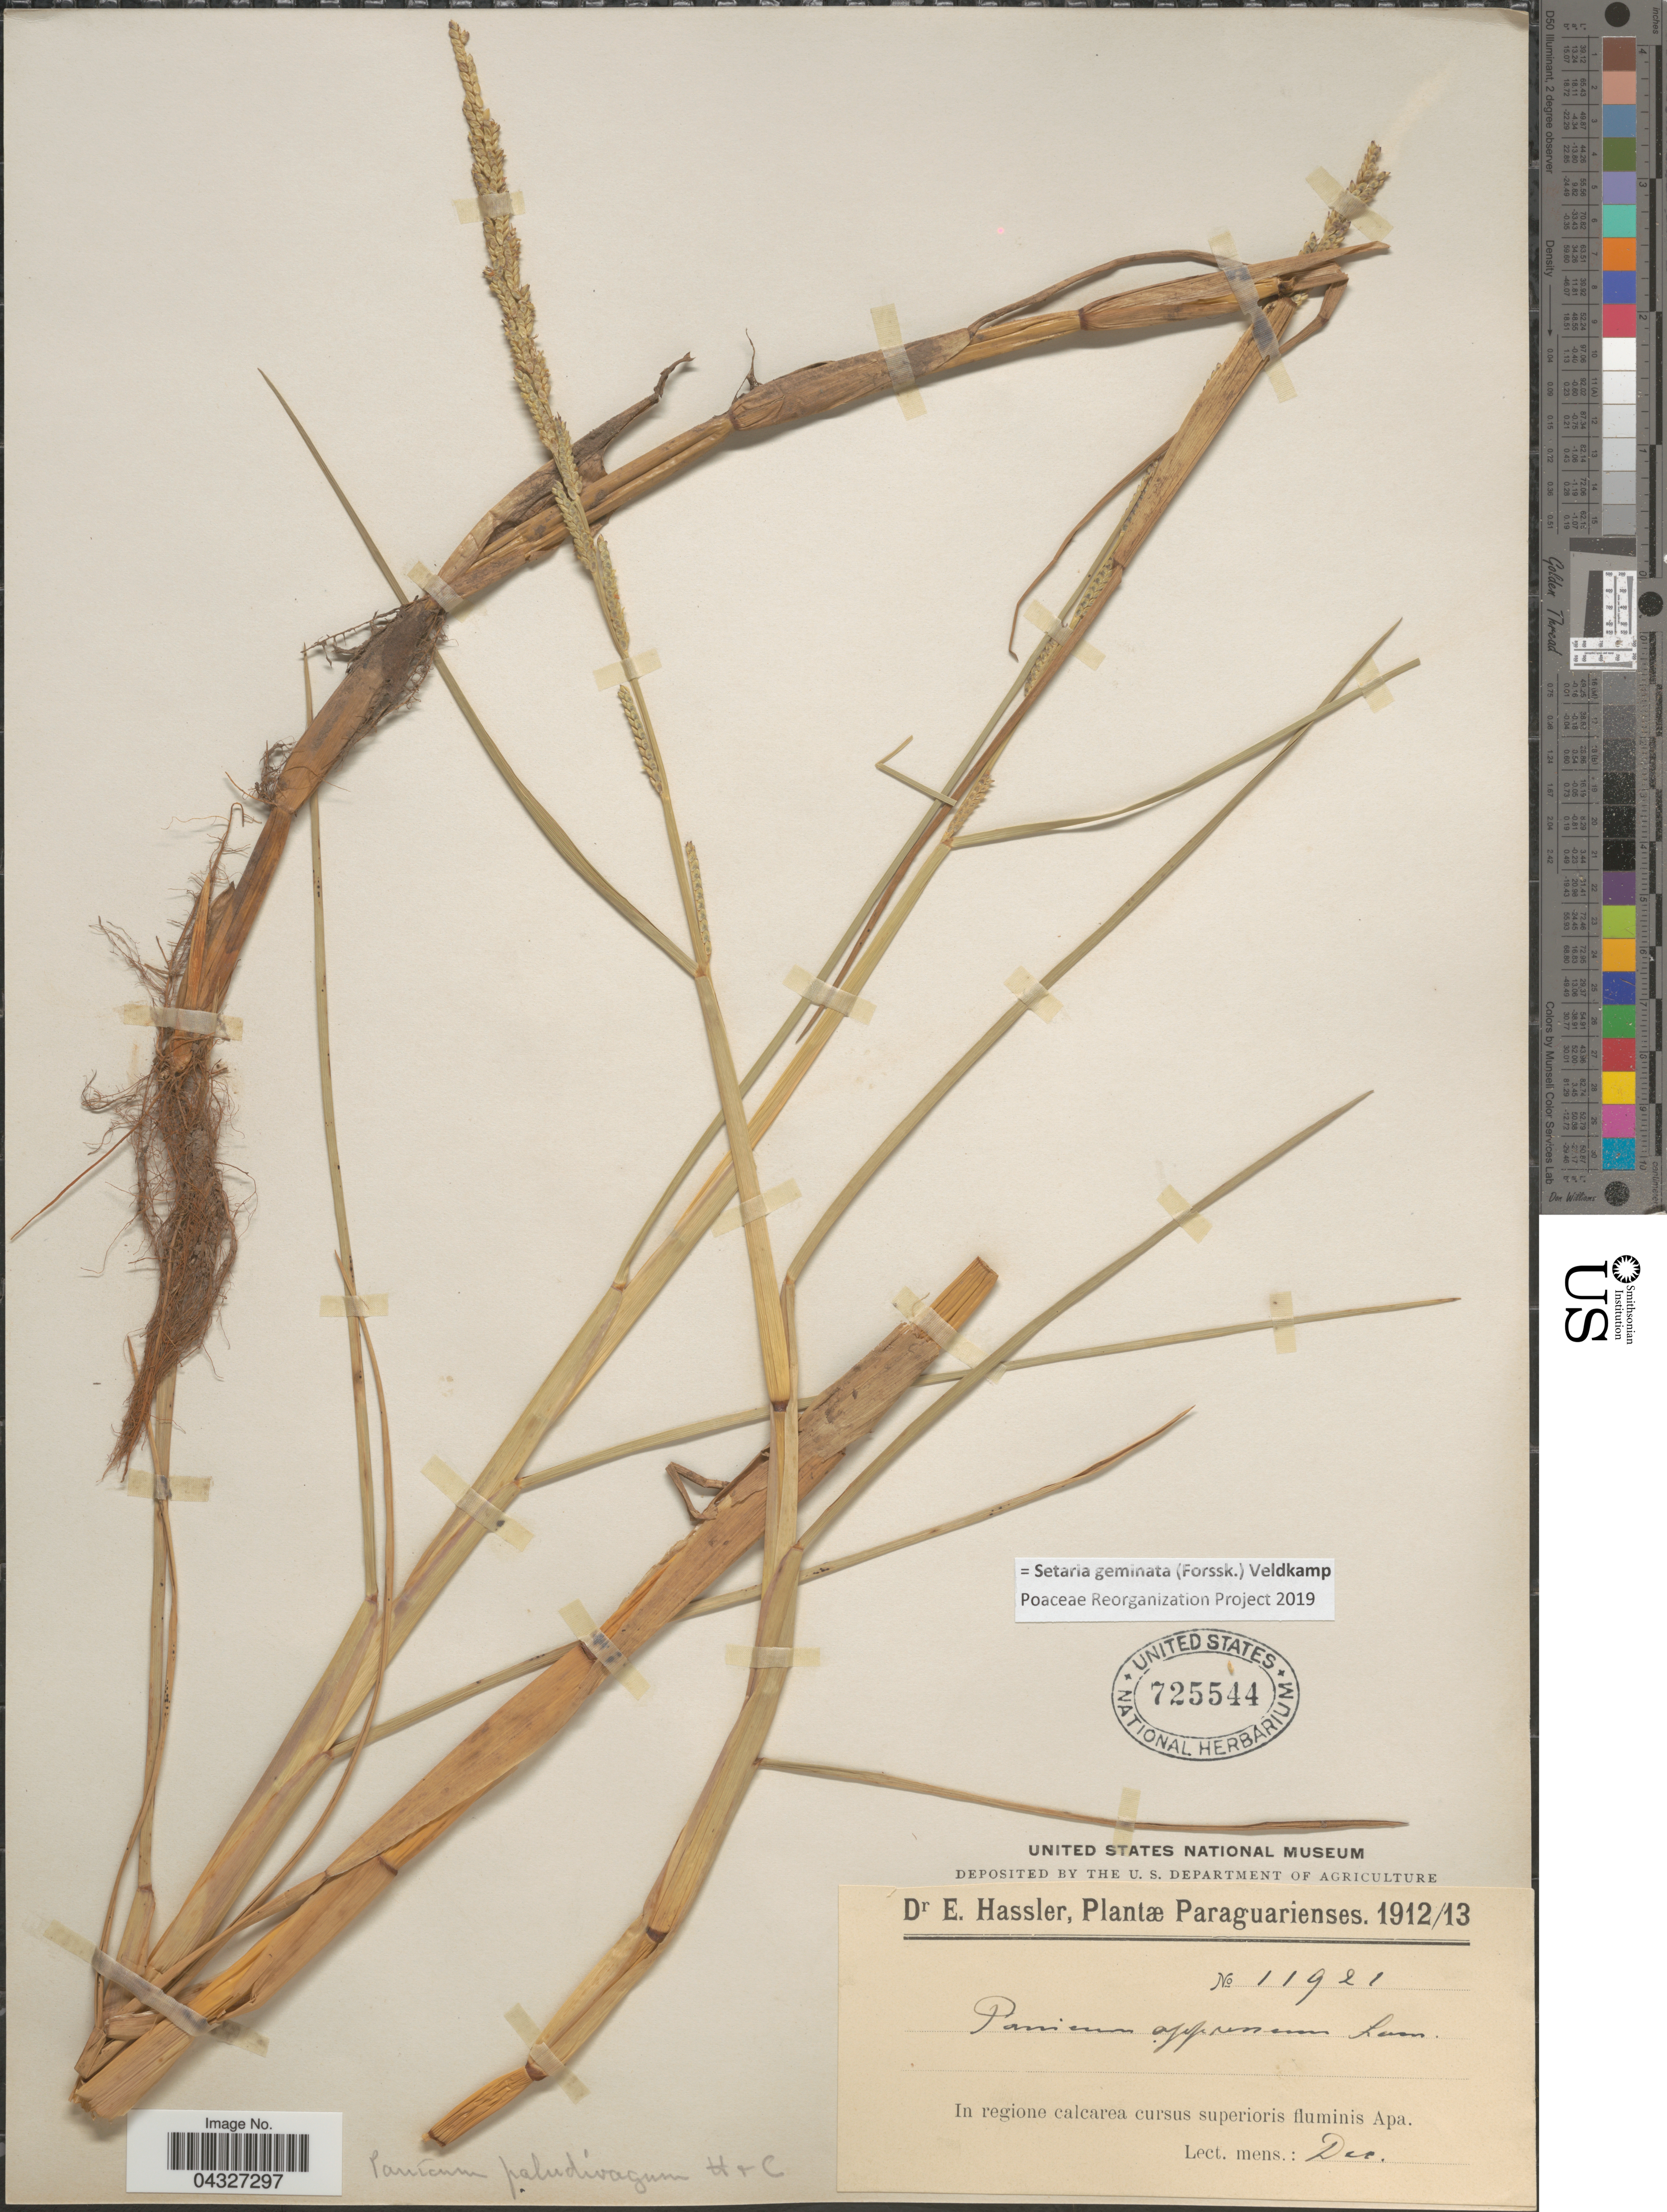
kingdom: Plantae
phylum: Tracheophyta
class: Liliopsida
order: Poales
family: Poaceae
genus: Setaria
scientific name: Setaria geminata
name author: (Forssk.) Veldkamp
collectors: E. Hassler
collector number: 11921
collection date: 1912-12/1913-12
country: Paraguay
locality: In regione calcarea cursus superioris fluminis Apa.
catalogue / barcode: US 725544